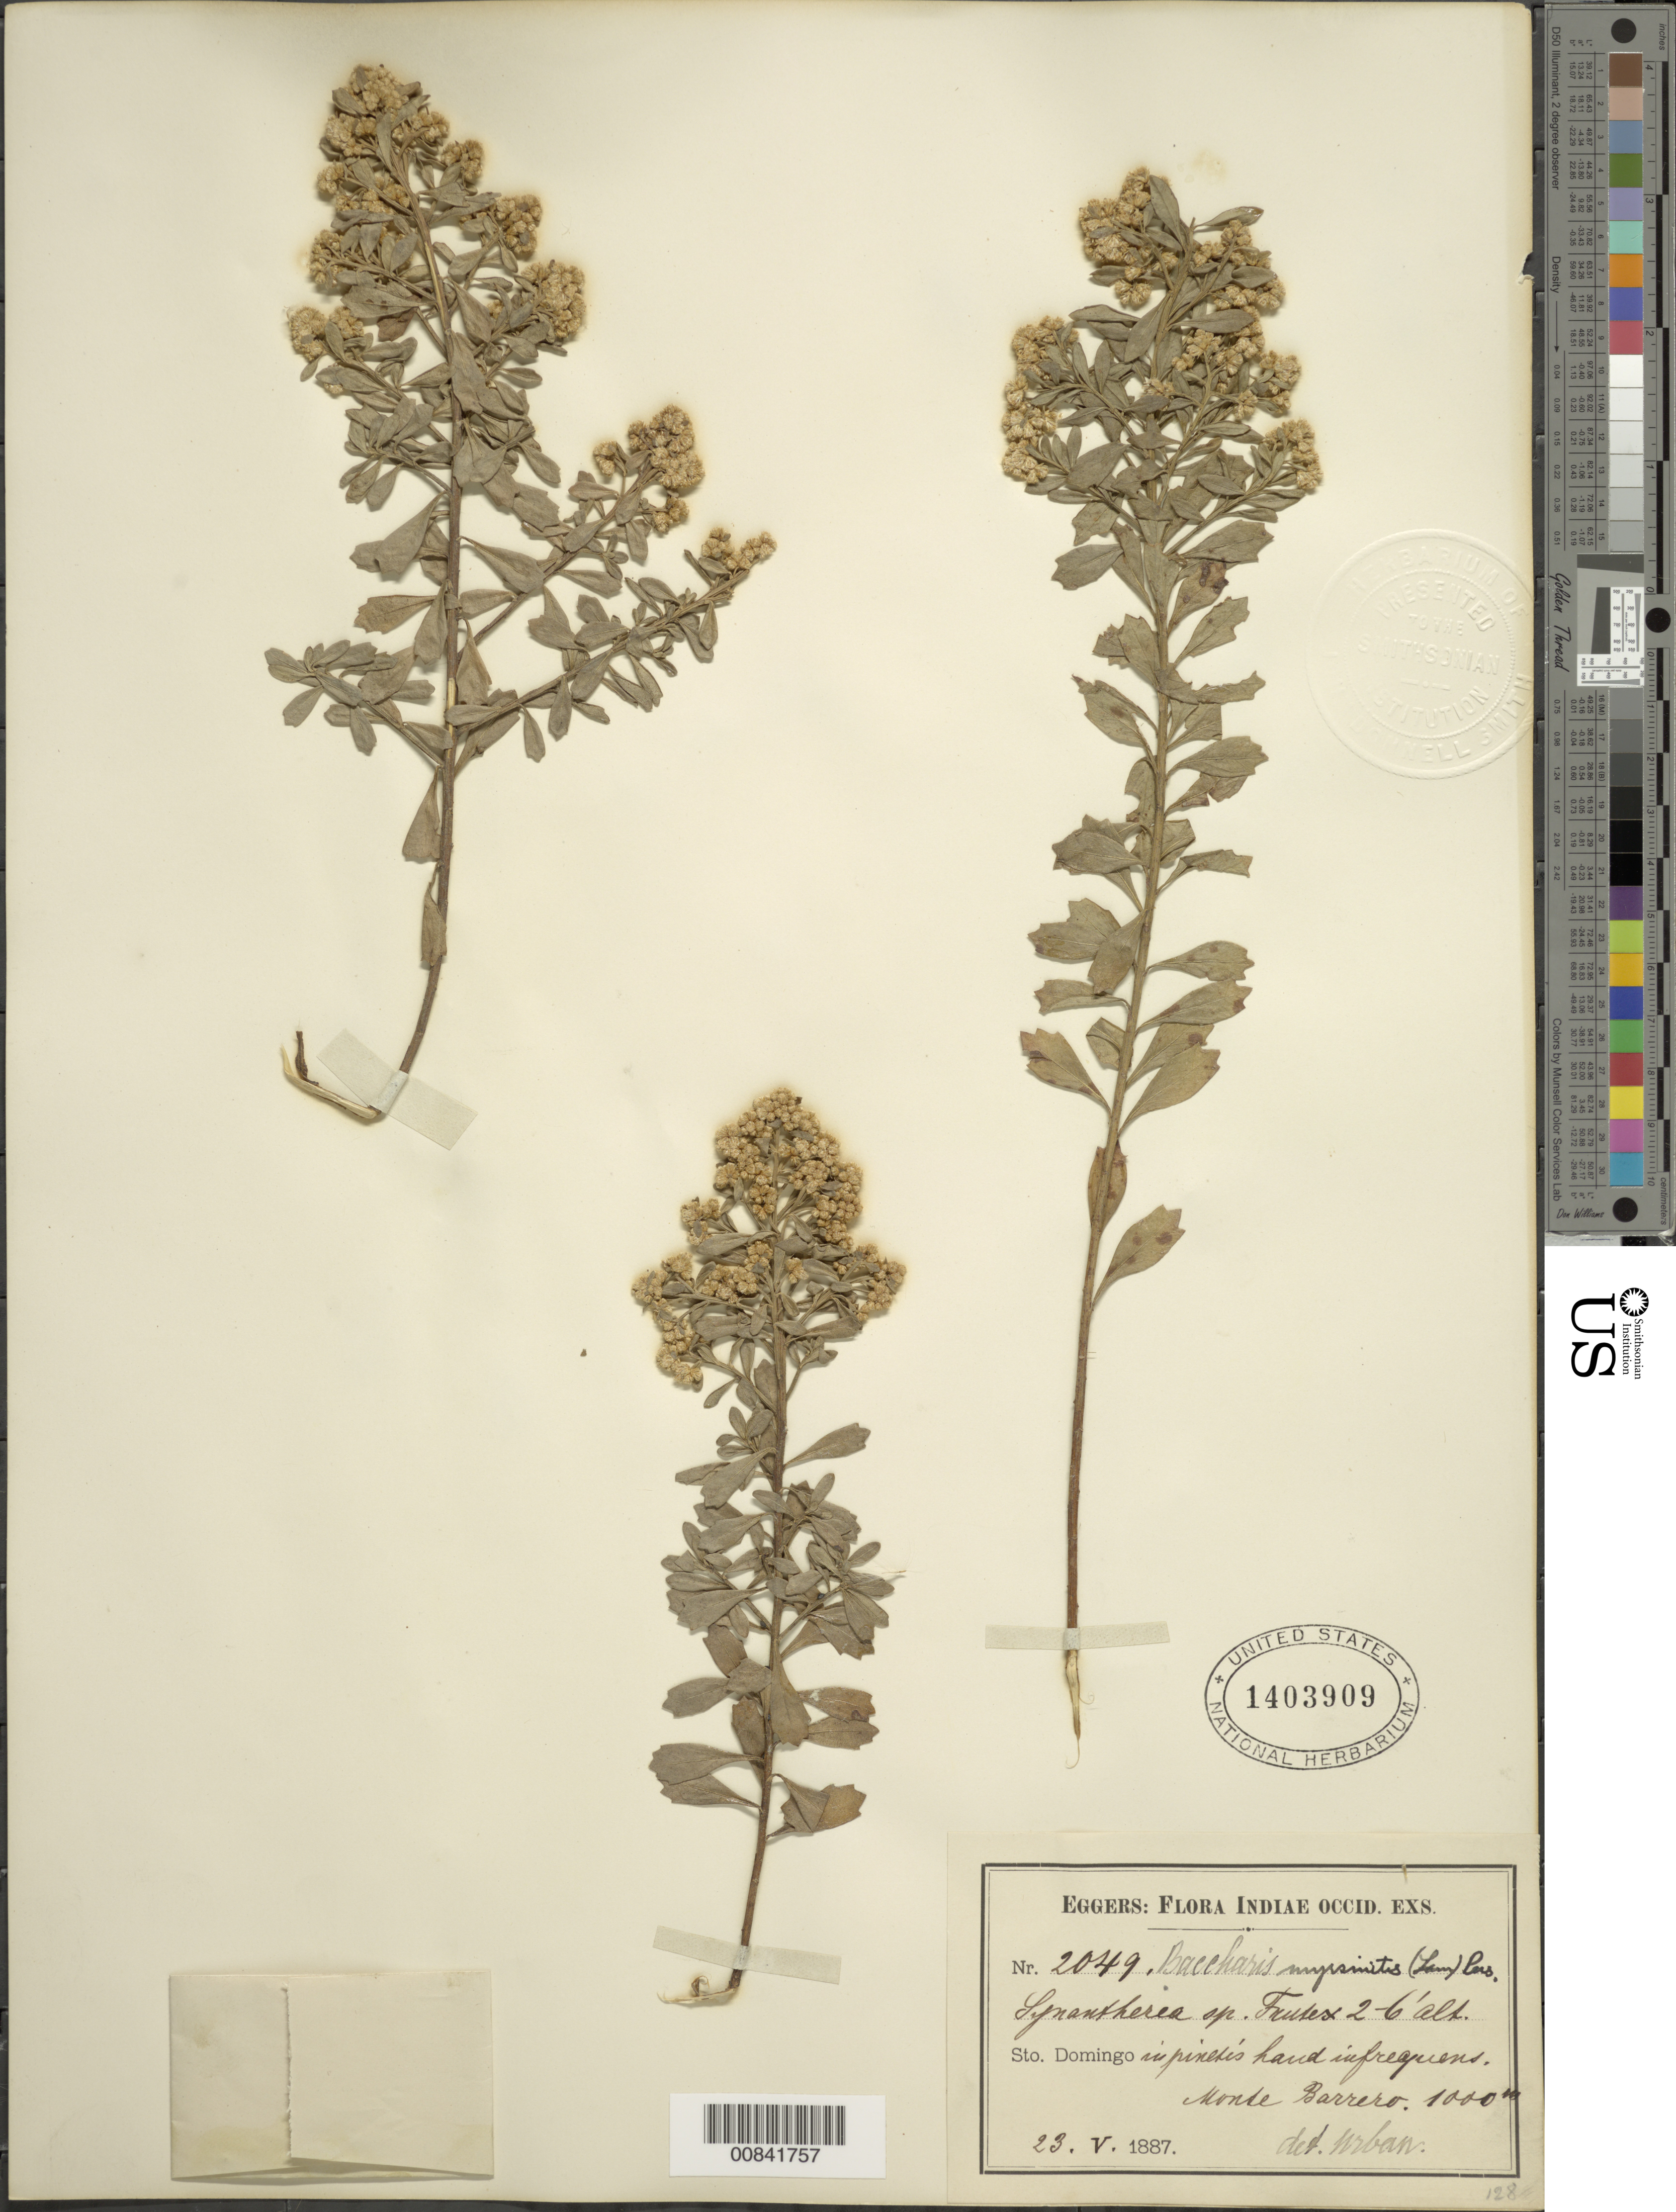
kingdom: Plantae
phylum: Tracheophyta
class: Magnoliopsida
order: Asterales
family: Asteraceae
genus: Baccharis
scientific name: Baccharis myrsinites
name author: Pers.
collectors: H. F. A. von Eggers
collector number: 2049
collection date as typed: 23 May 1887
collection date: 1887-05-23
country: Dominican Republic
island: Hispaniola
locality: Monte Barrero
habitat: Pinetis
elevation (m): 1000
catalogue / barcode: US 1403909